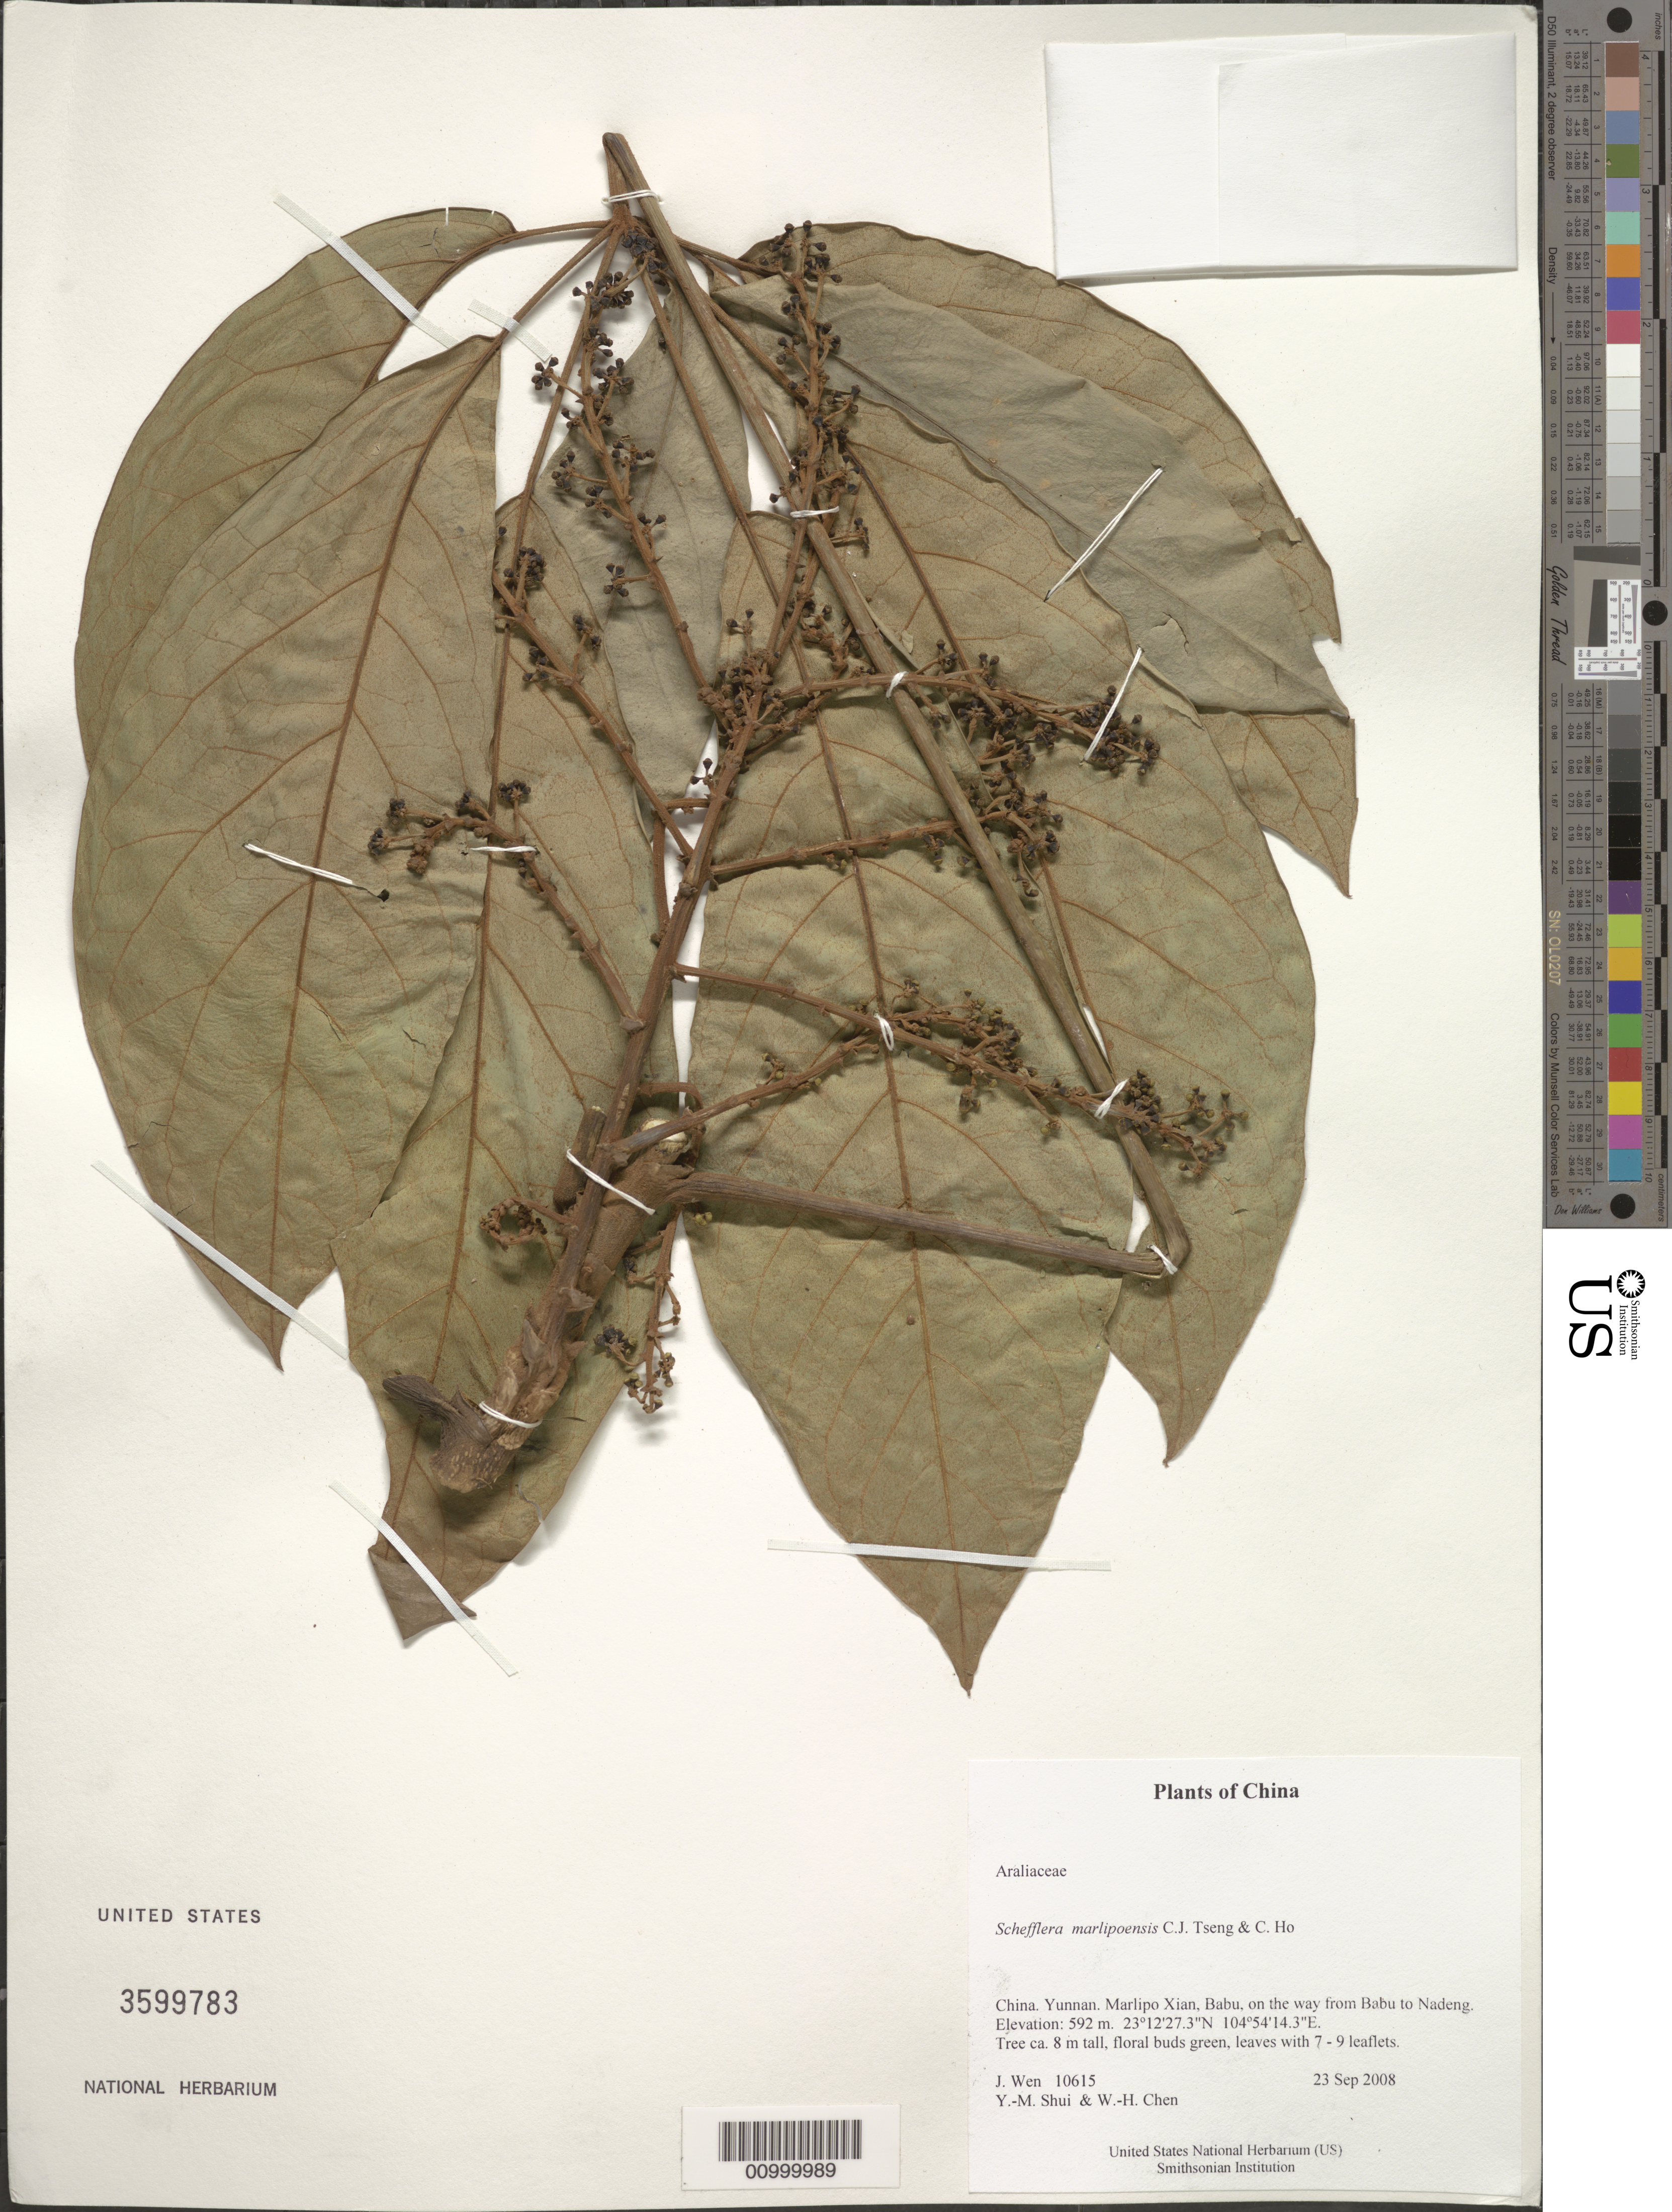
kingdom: Plantae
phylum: Tracheophyta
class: Magnoliopsida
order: Apiales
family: Araliaceae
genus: Heptapleurum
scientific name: Heptapleurum marlipoense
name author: (C.J. Tseng & G. Hoo) G. M. Plunkett & Lowry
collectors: J. Wen, Y. Shui & W. Chen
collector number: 10615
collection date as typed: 23 Sep 2008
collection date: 2008-09-23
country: China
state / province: Yunnan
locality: Marlipo Xian, Babu, on the way from Babu to Nadeng.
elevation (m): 592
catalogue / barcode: US 3599783